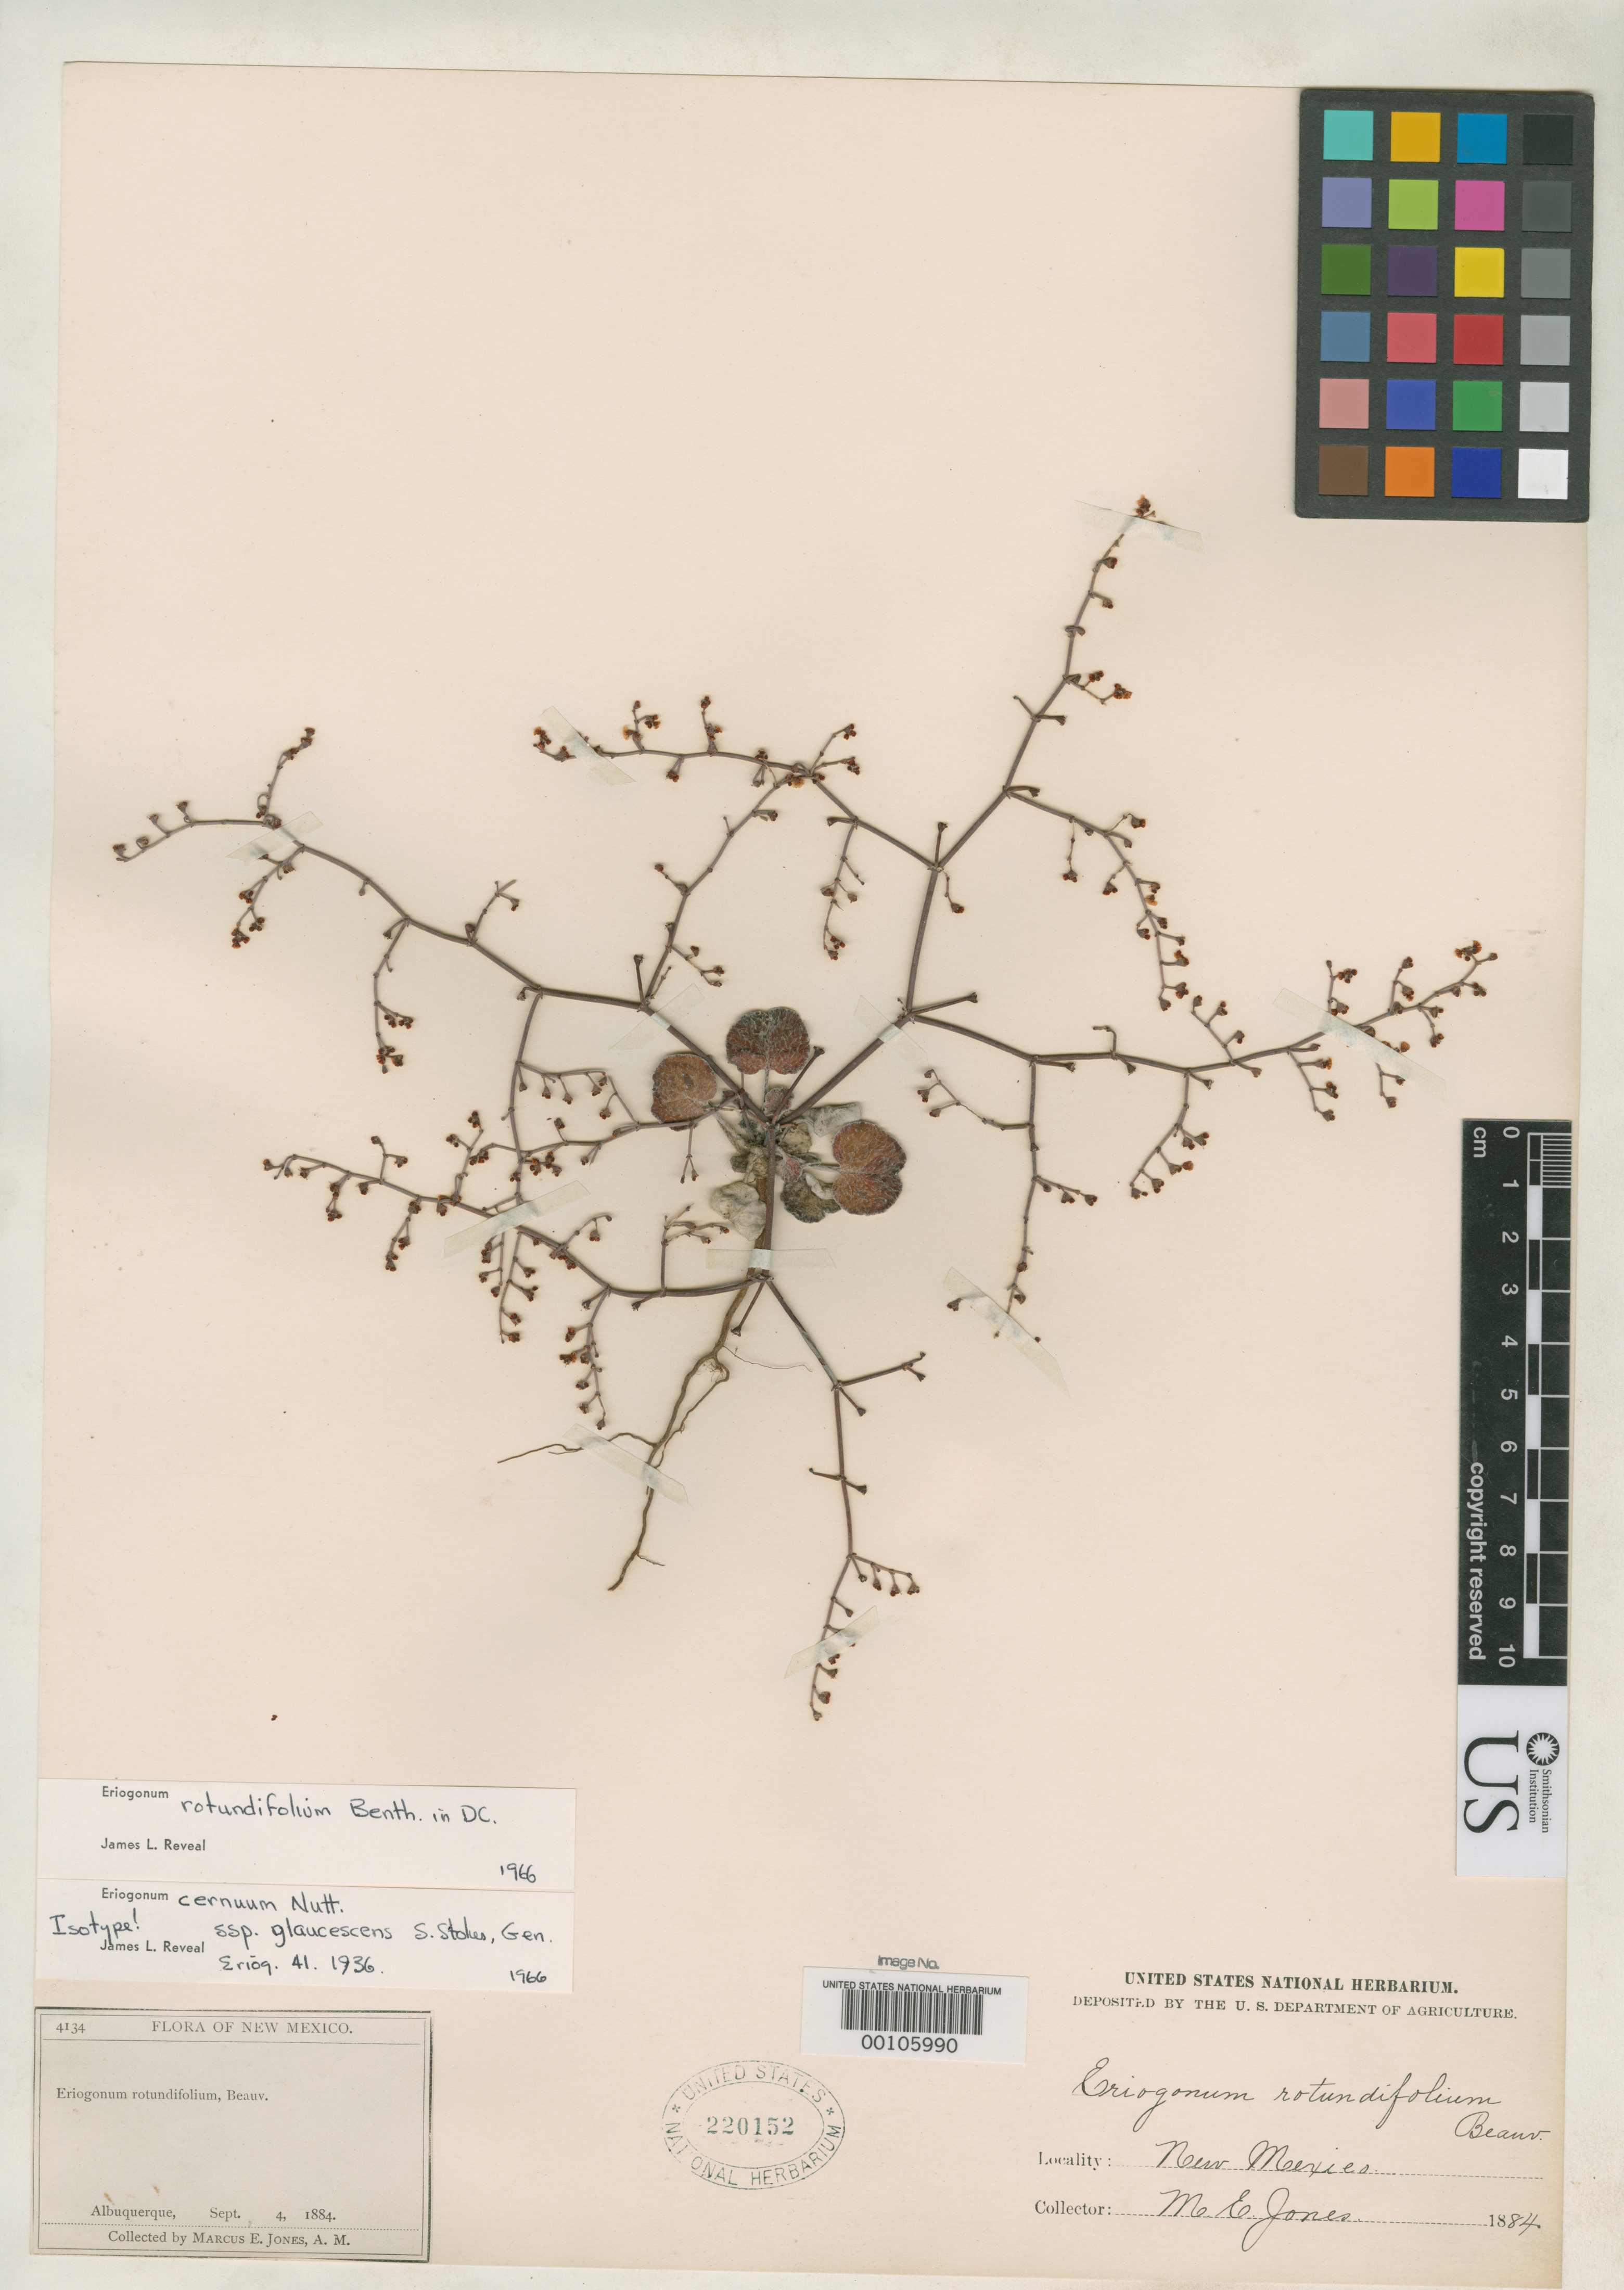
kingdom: Plantae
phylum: Tracheophyta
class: Magnoliopsida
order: Caryophyllales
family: Polygonaceae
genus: Eriogonum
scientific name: Eriogonum cernuum subsp. glaucescens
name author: S. Stokes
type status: Isotype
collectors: M. E. Jones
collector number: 4134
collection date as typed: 04 Sep 1884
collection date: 1884-09-04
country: United States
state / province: New Mexico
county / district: Bernalillo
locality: Albuquerque.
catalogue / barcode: US 220152